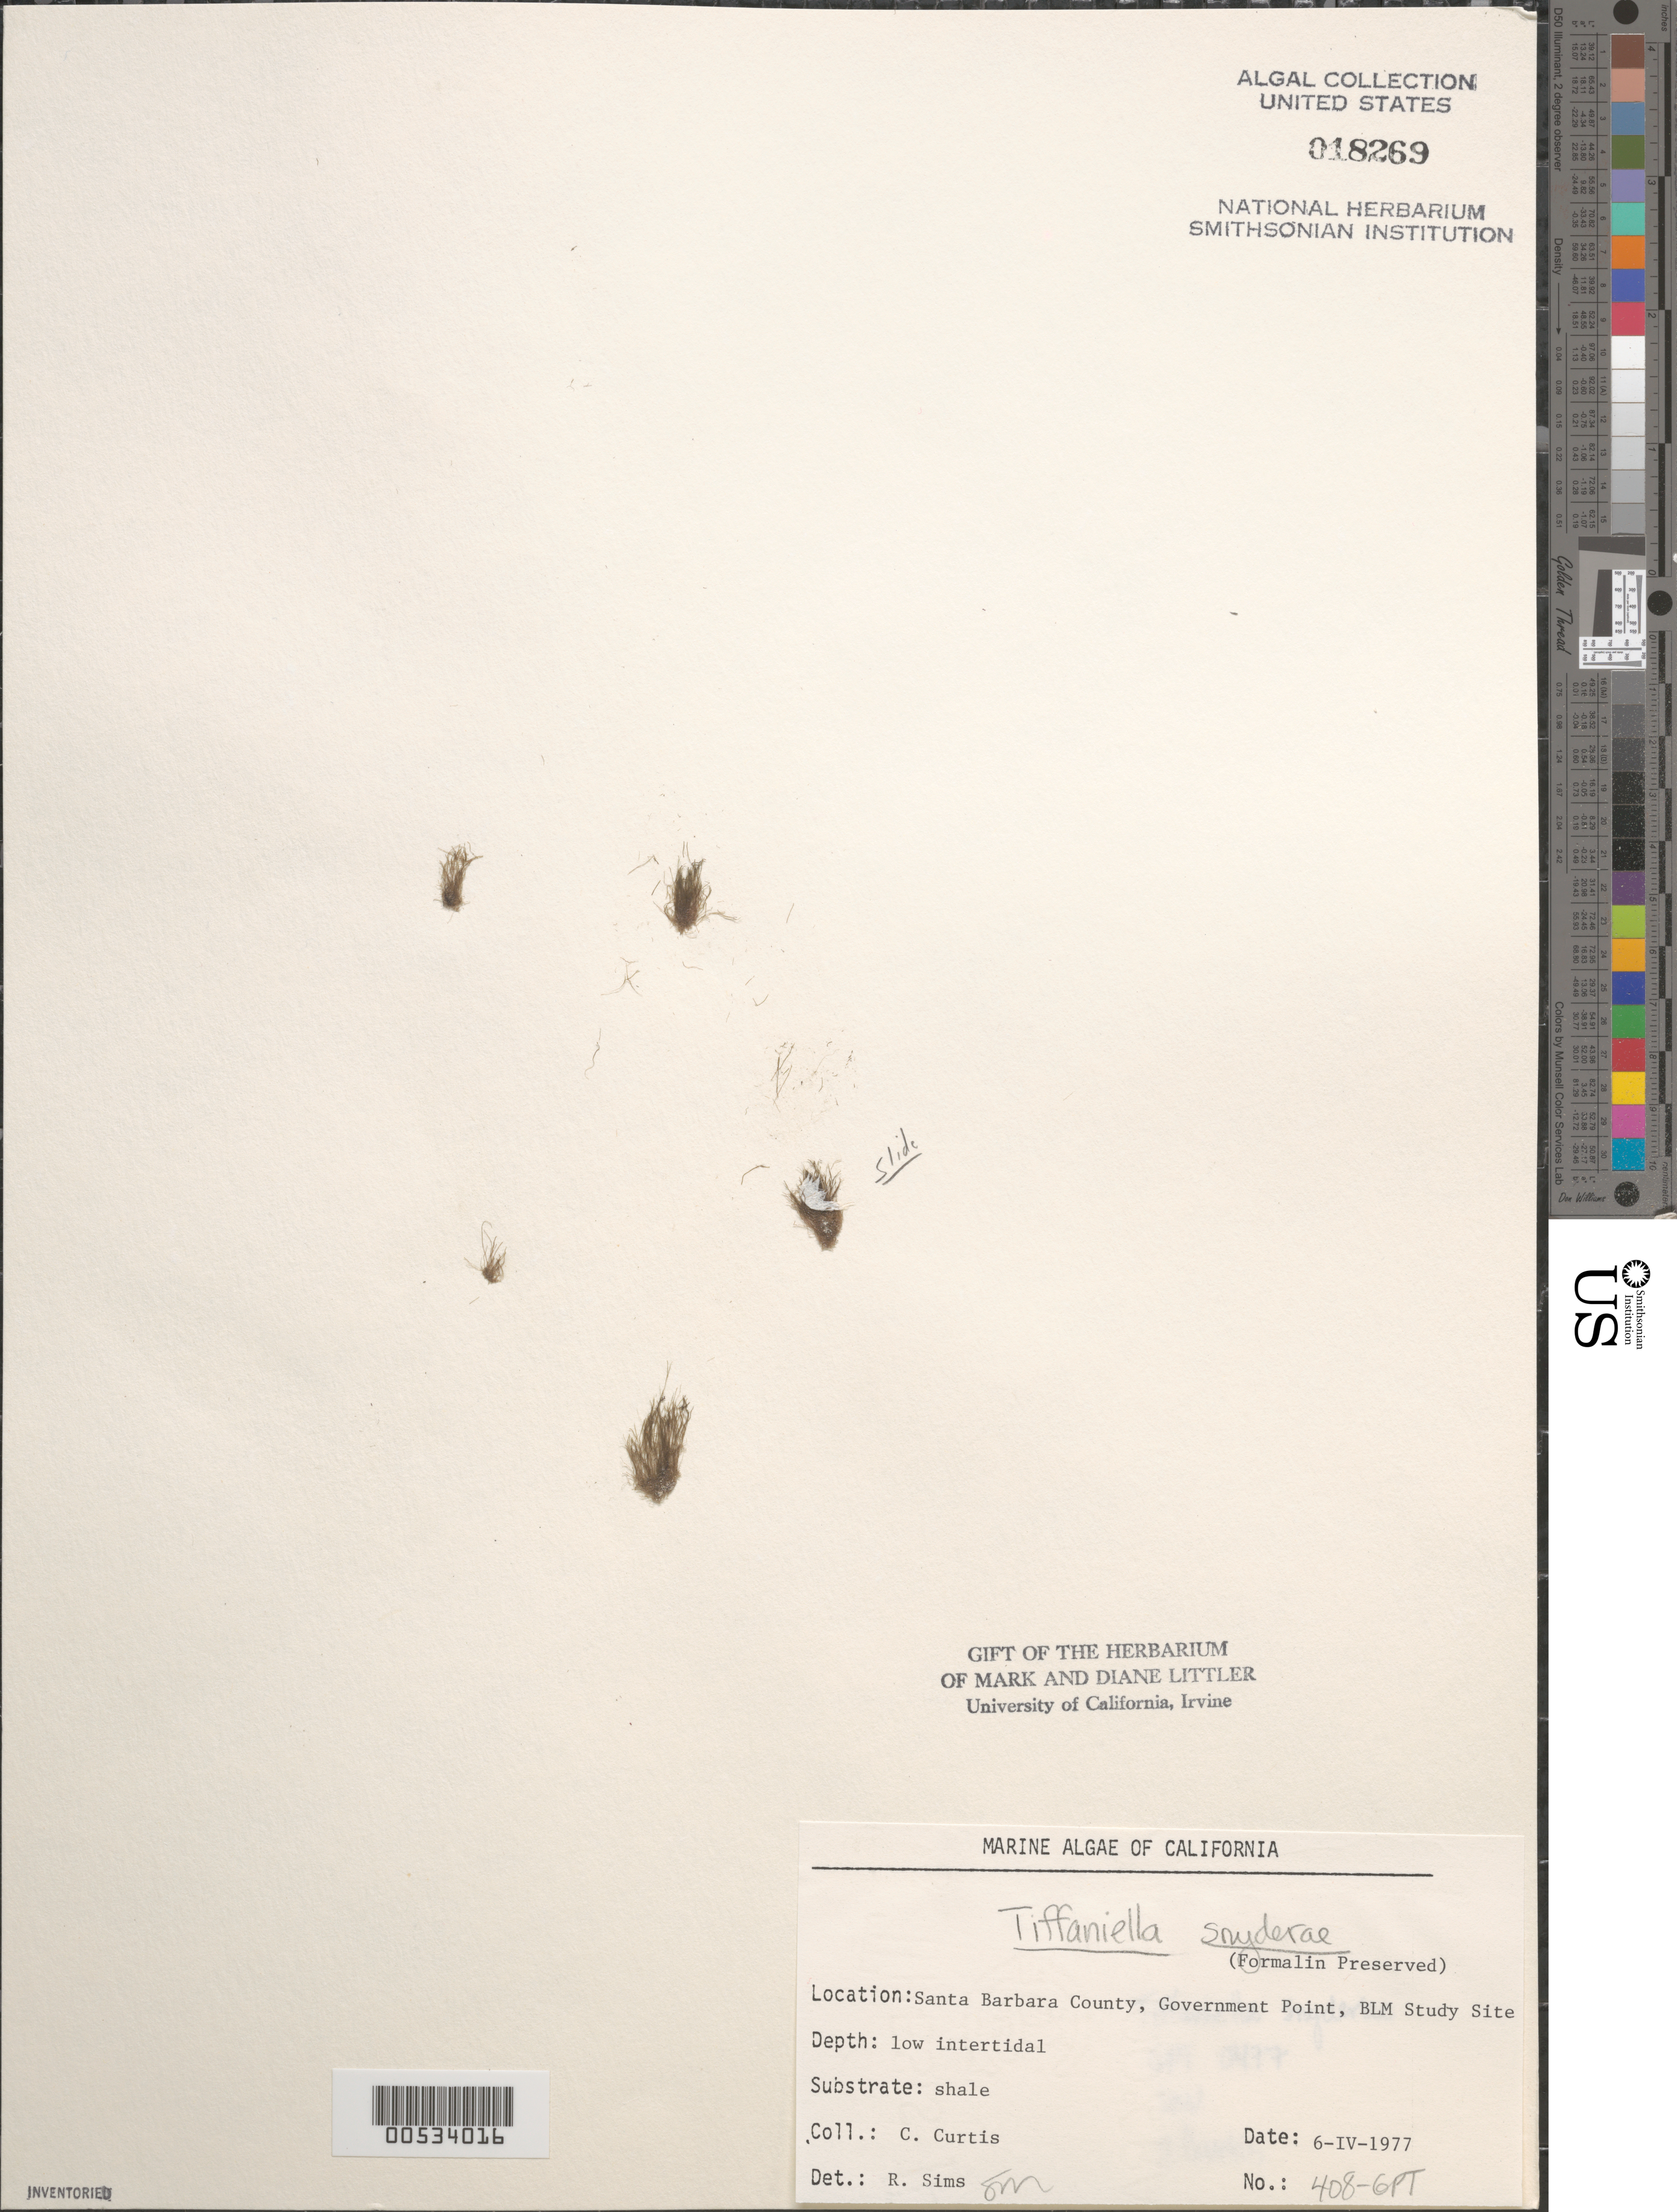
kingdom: Plantae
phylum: Rhodophyta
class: Florideophyceae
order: Ceramiales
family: Wrangeliaceae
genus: Tiffaniella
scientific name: Tiffaniella snyderae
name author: (Farl.) I.A. Abbott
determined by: Sims, Robert H.; Murray, S. N.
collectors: C. Curtis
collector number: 408-gpt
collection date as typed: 06 Apr 1977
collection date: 1977-04-06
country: United States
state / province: California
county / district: Santa Barbara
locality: Government Point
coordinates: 34 26'31"N, 120 24'06"W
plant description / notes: BLM-SOCALBIGHT Rocky Intertidal Survey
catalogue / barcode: US 18269